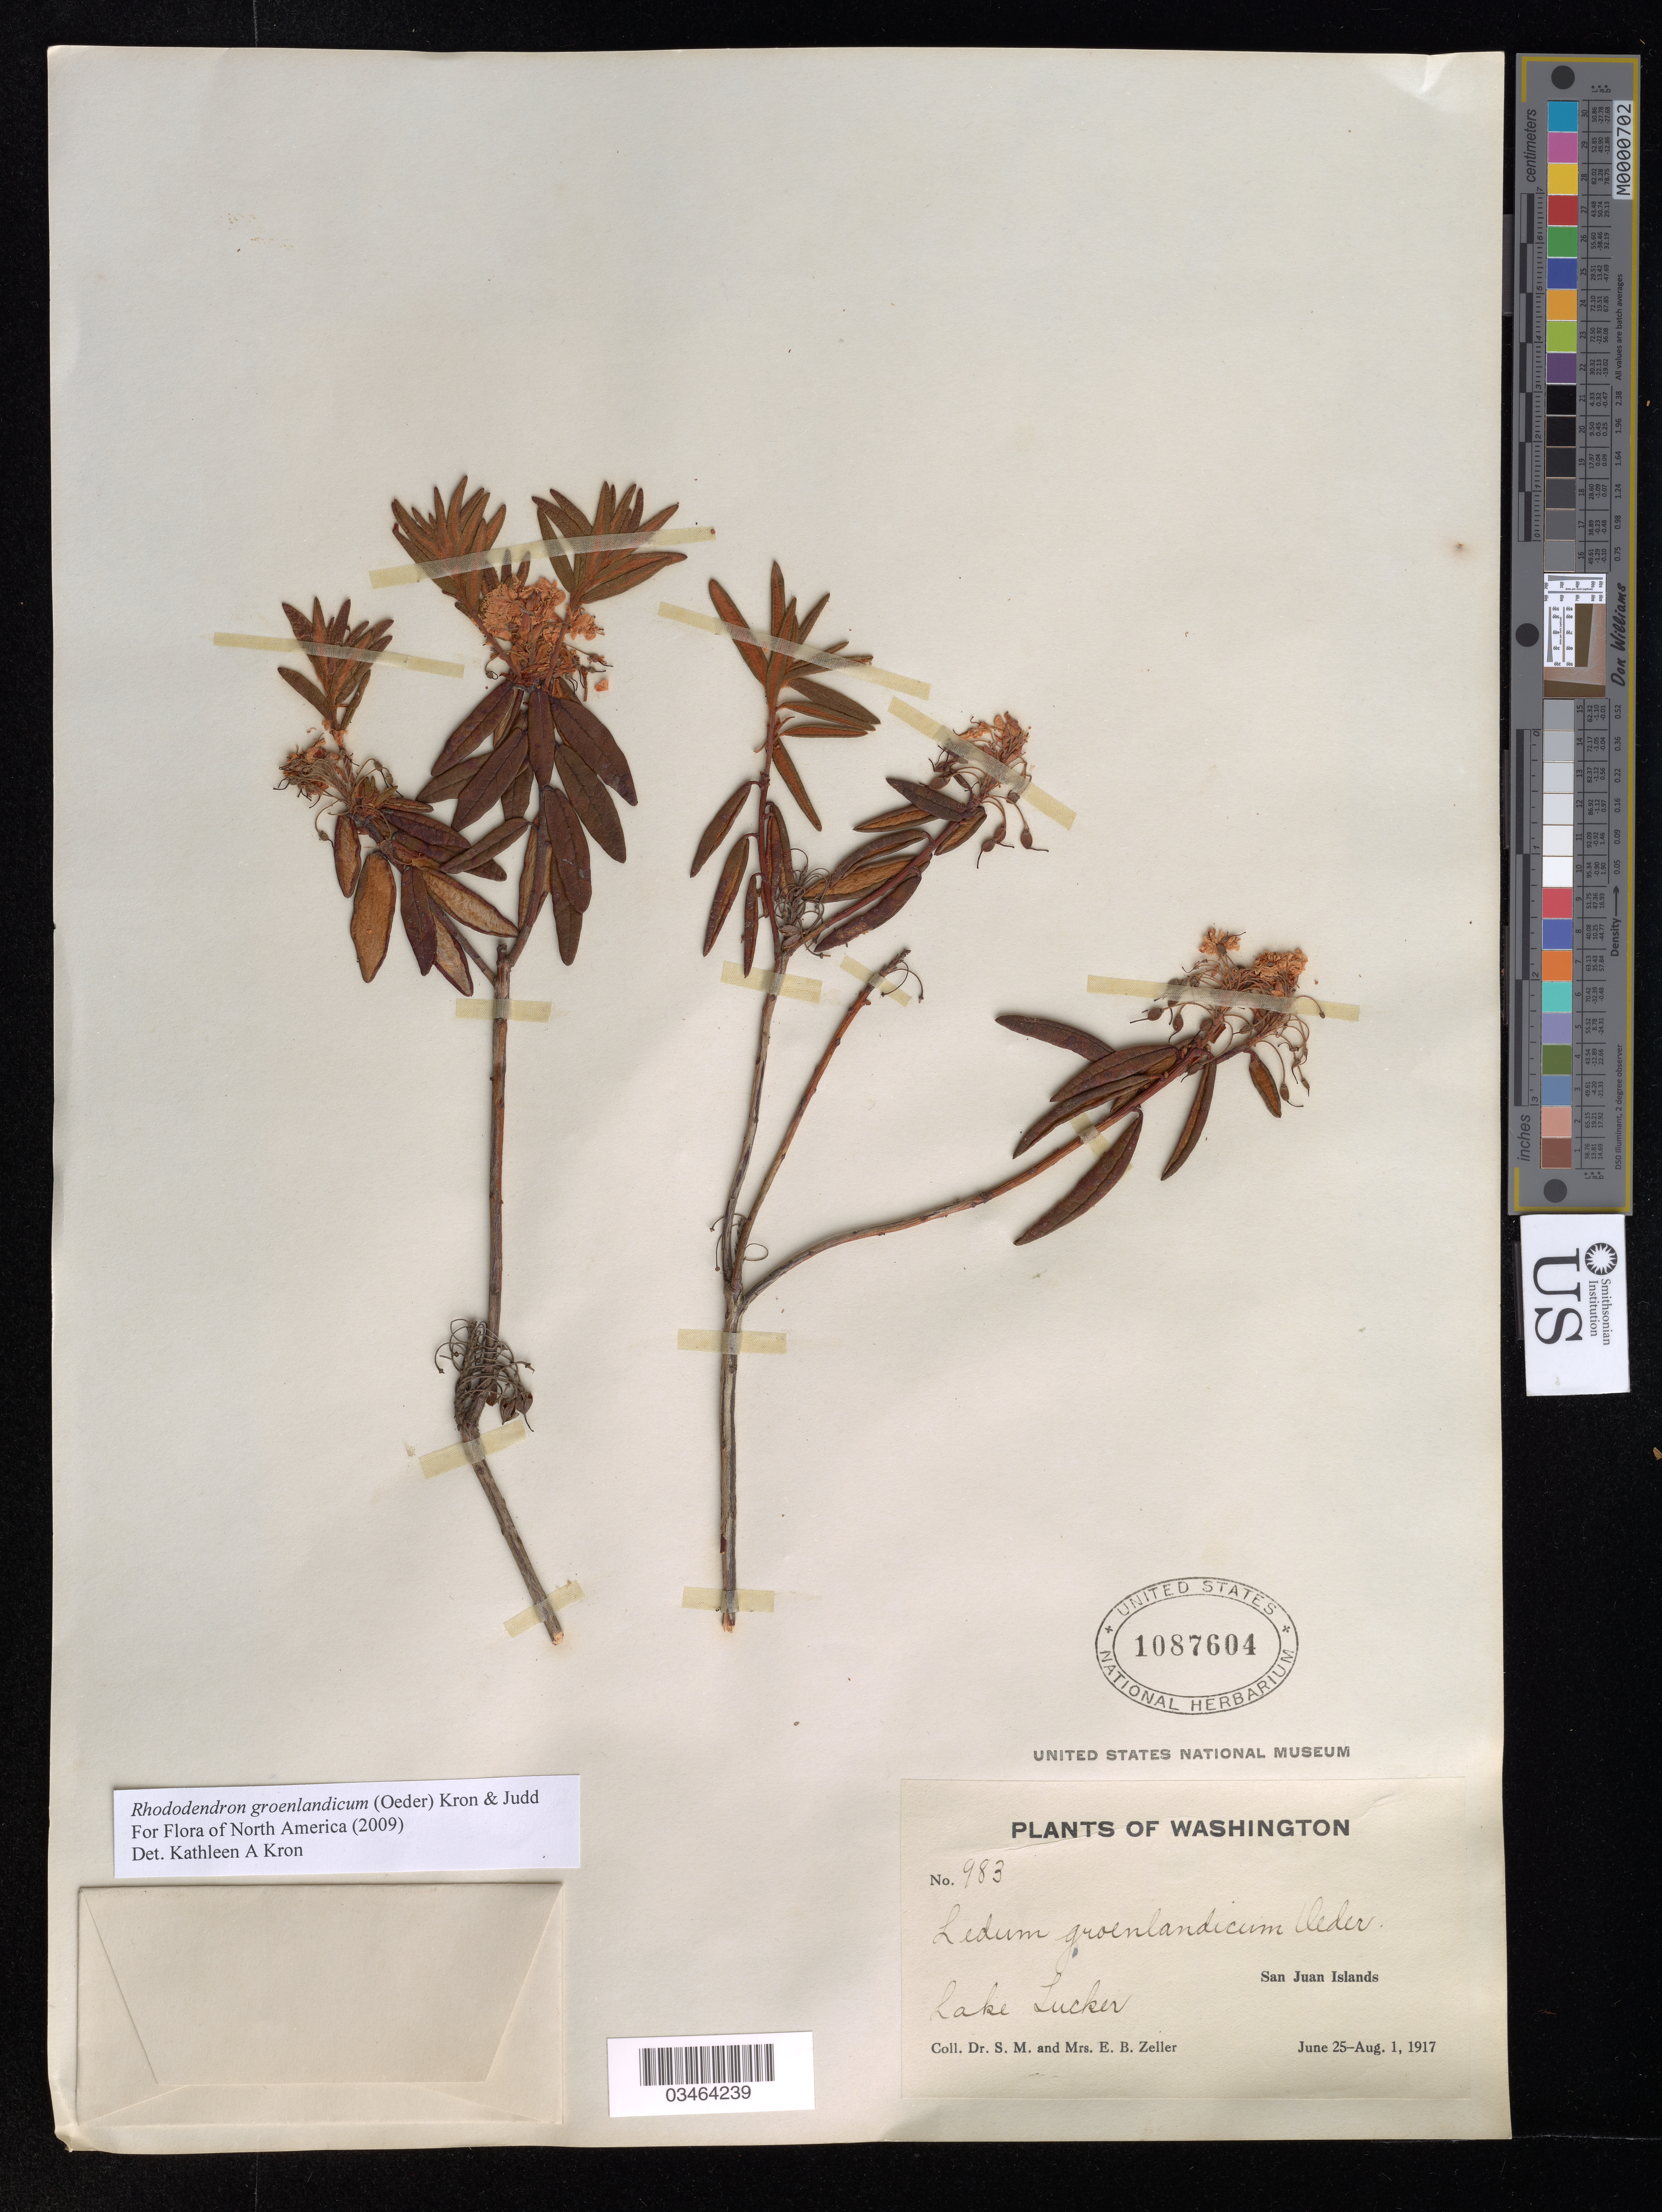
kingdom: Plantae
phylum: Tracheophyta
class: Magnoliopsida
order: Ericales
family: Ericaceae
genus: Rhododendron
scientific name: Rhododendron groenlandicum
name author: (Oeder) Kron & Judd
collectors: S. Zeller & E. Zeller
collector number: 983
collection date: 1917-06-25/1917-08-01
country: United States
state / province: Washington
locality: San Juan Islands. Lake Lucker.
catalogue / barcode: US 1087604